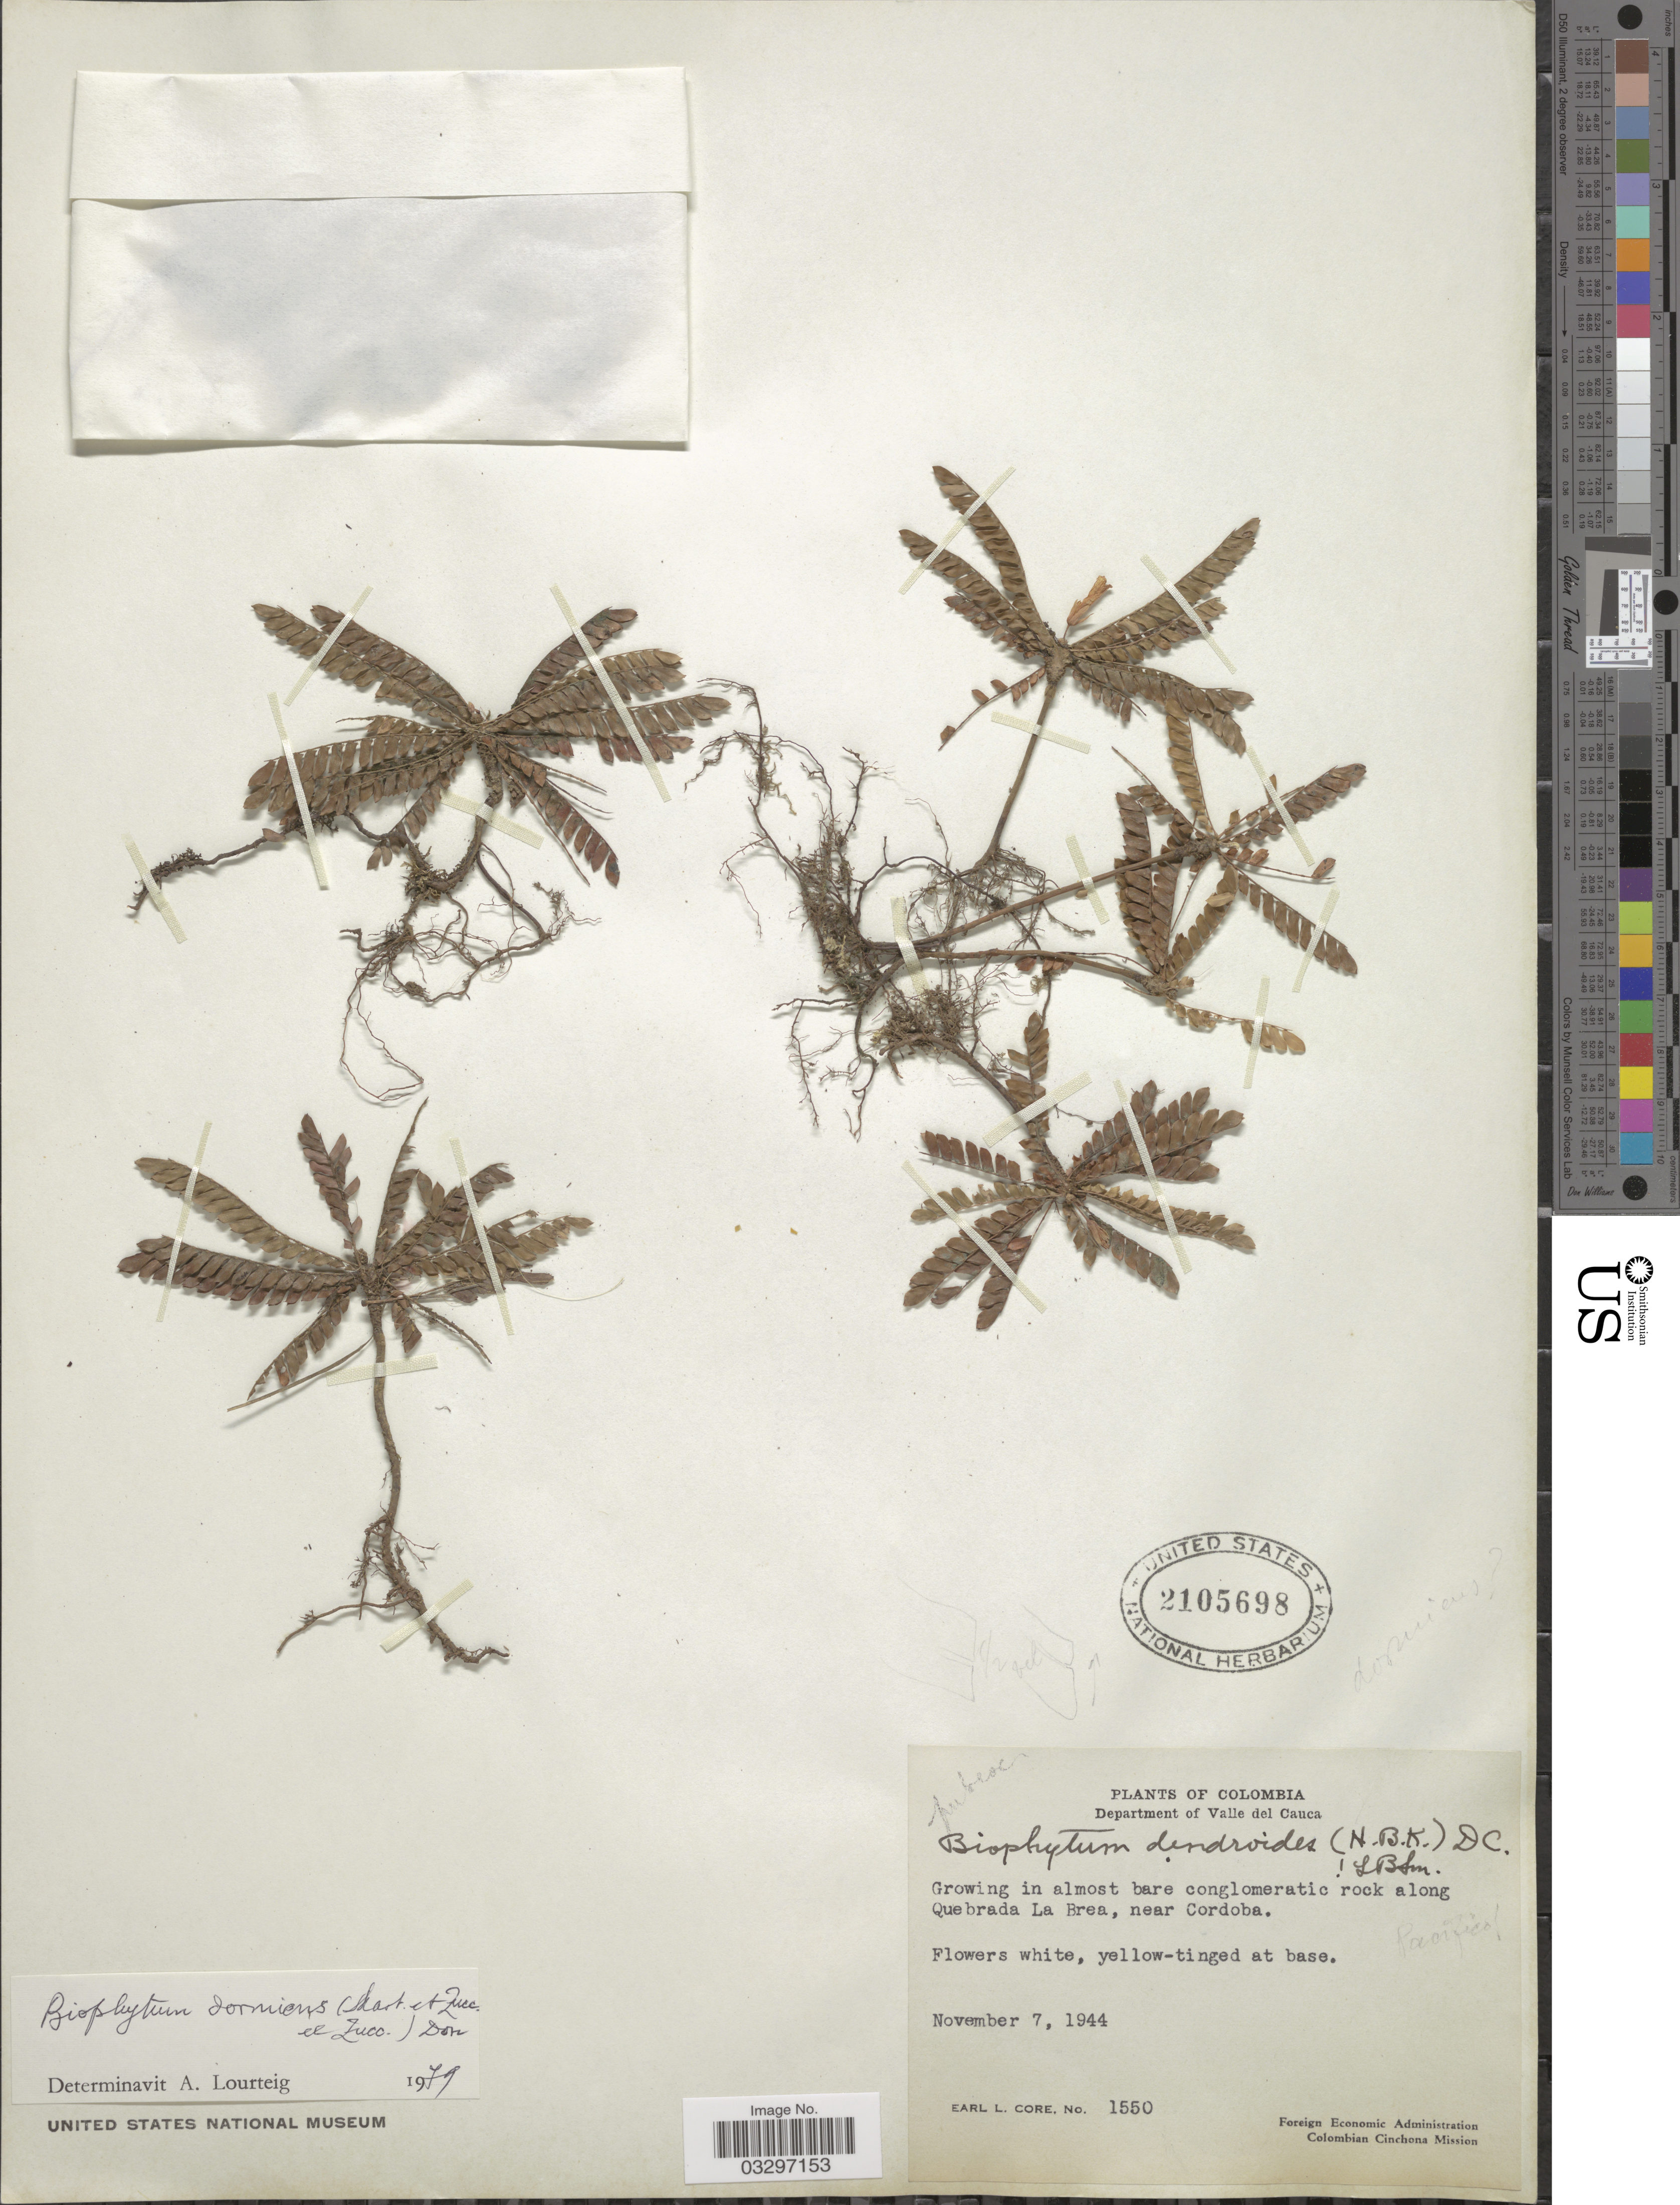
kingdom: Plantae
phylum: Tracheophyta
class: Magnoliopsida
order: Oxalidales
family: Oxalidaceae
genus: Biophytum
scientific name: Biophytum dormiens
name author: (Mart. & Zucc.) G. Don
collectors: E. L. Core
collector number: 1550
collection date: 1944-11-07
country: Colombia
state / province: Cauca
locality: Department of Valle del Cauca, Growing in almost bare conglomeratic rock along Quebrada La Brea, near Cordoba.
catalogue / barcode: US 2105698